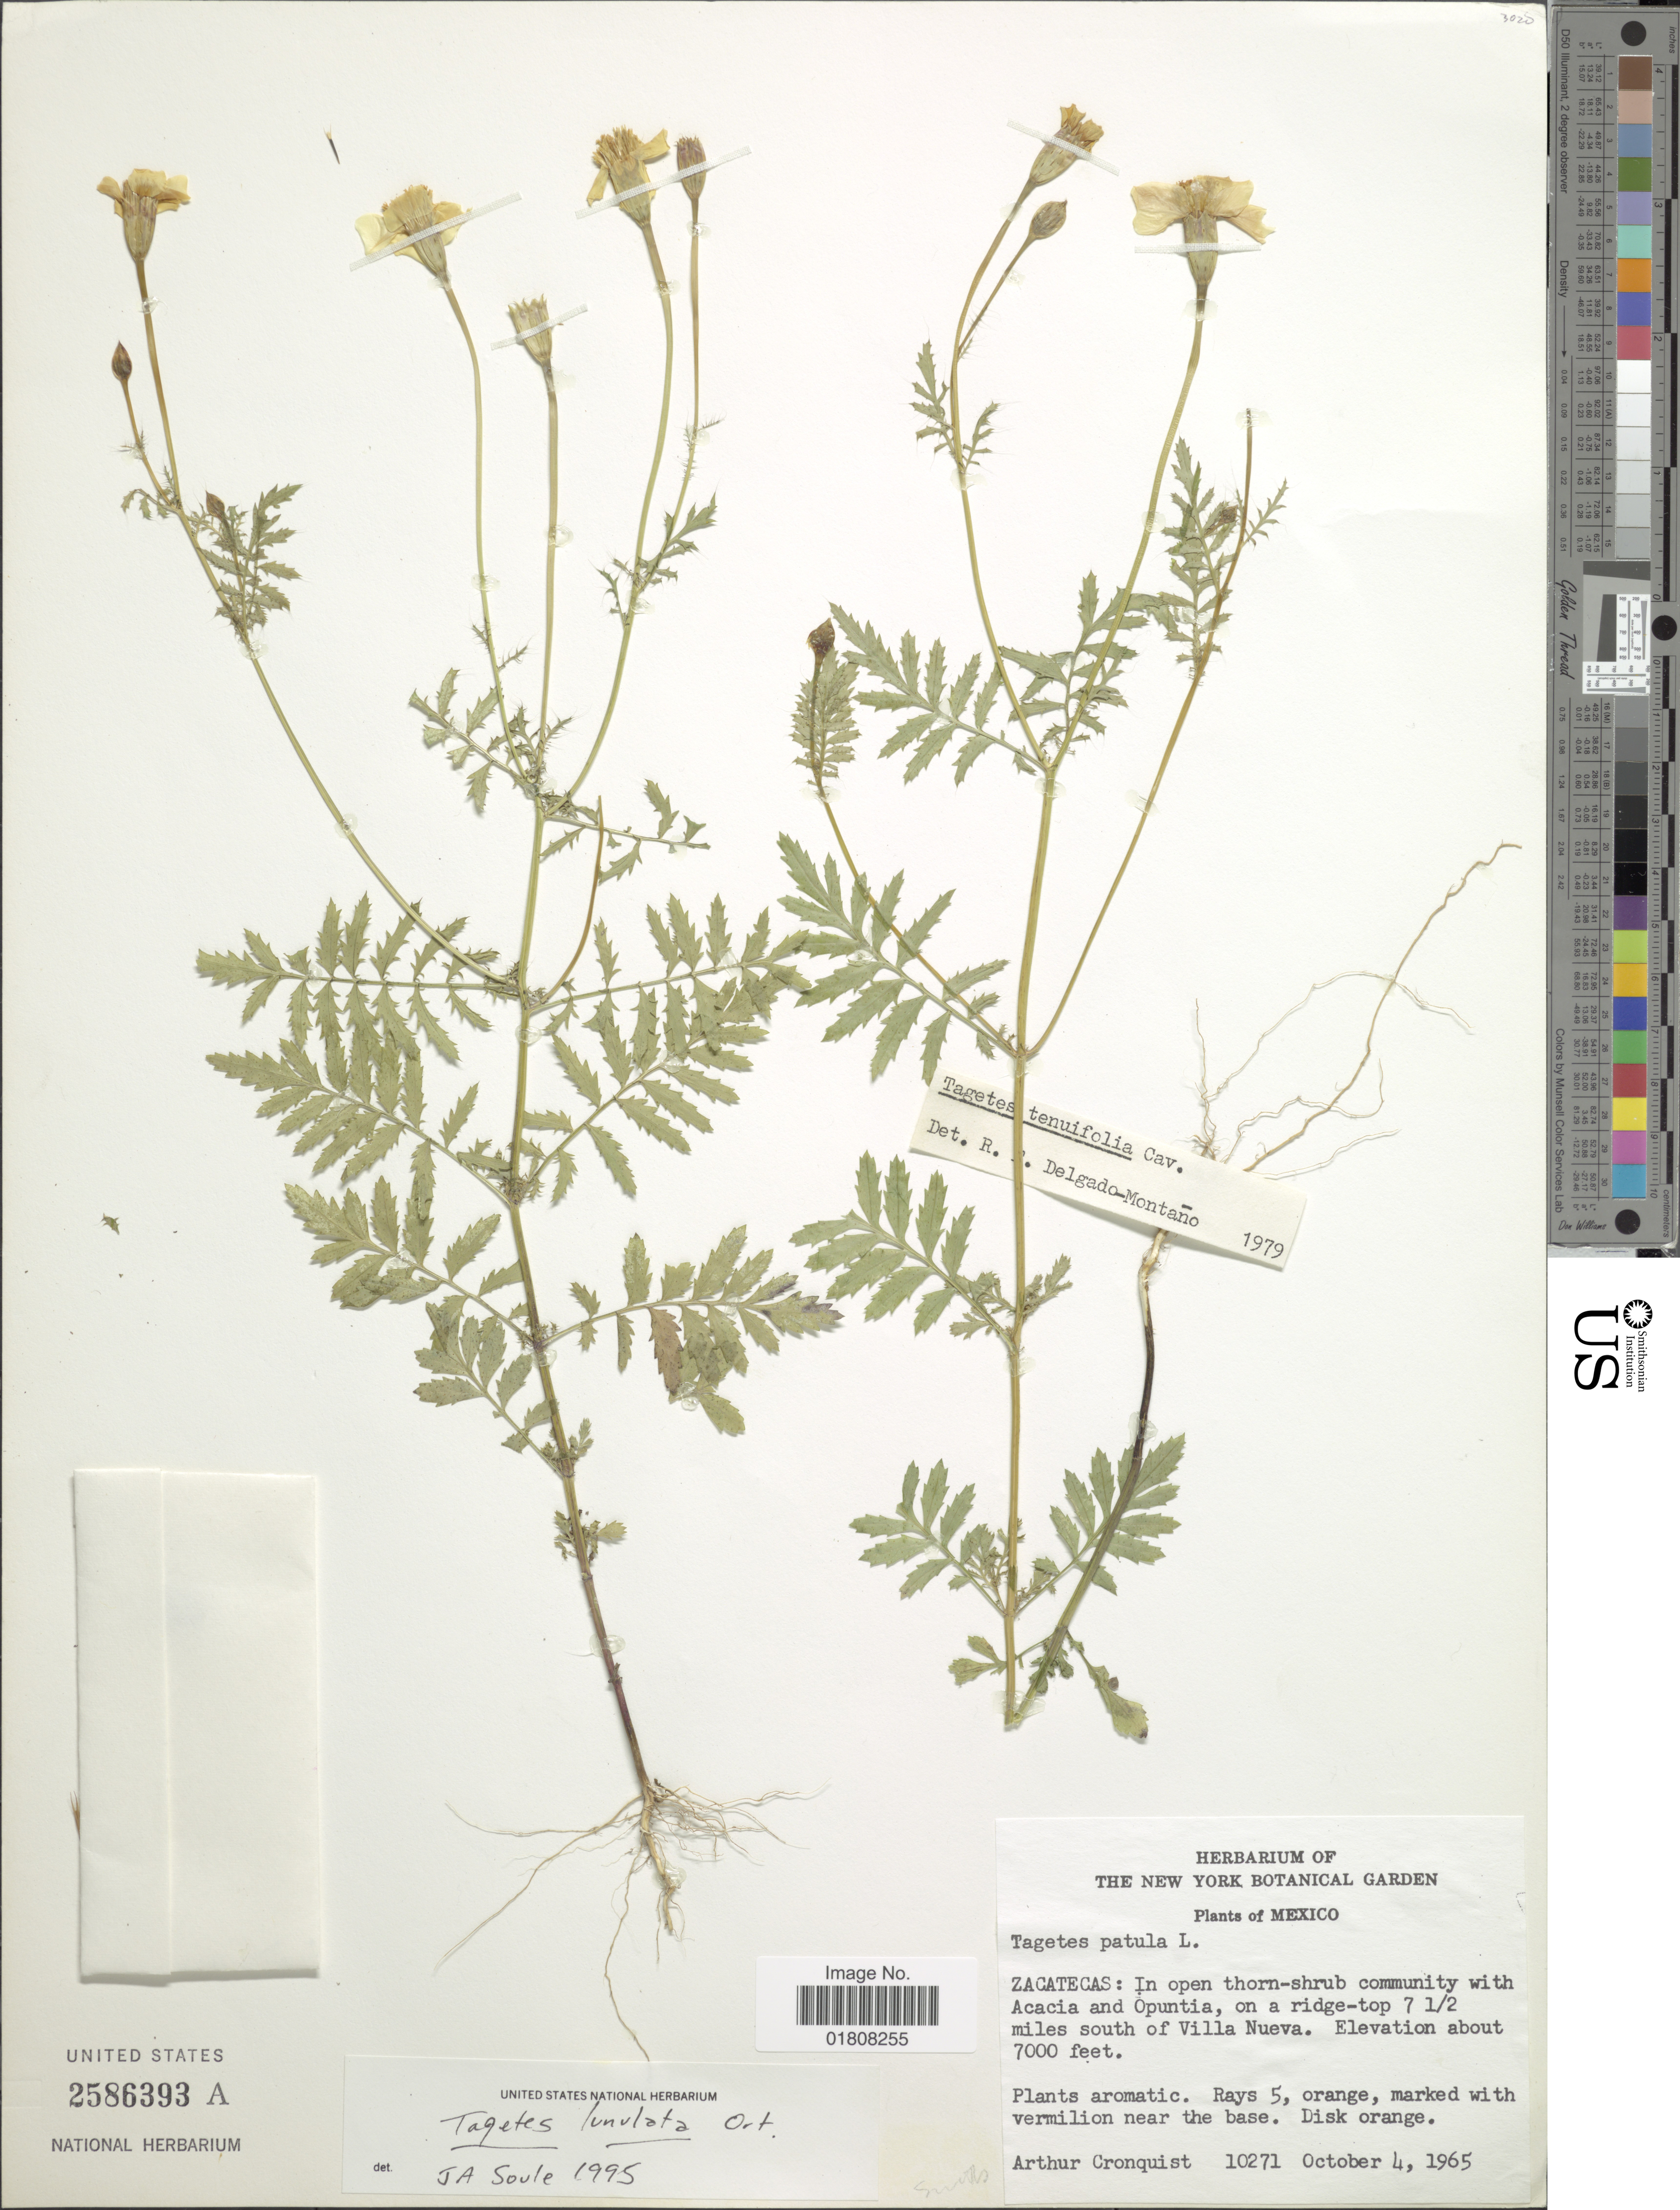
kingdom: Plantae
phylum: Tracheophyta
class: Magnoliopsida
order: Asterales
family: Asteraceae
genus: Tagetes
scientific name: Tagetes lunulata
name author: Ortega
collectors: A. J. Cronquist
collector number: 10271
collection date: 1965-10-04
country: Mexico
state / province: Zacatecas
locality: On a ridge-top 7½ miles south of Villa Nueva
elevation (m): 2134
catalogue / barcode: US 2586393A